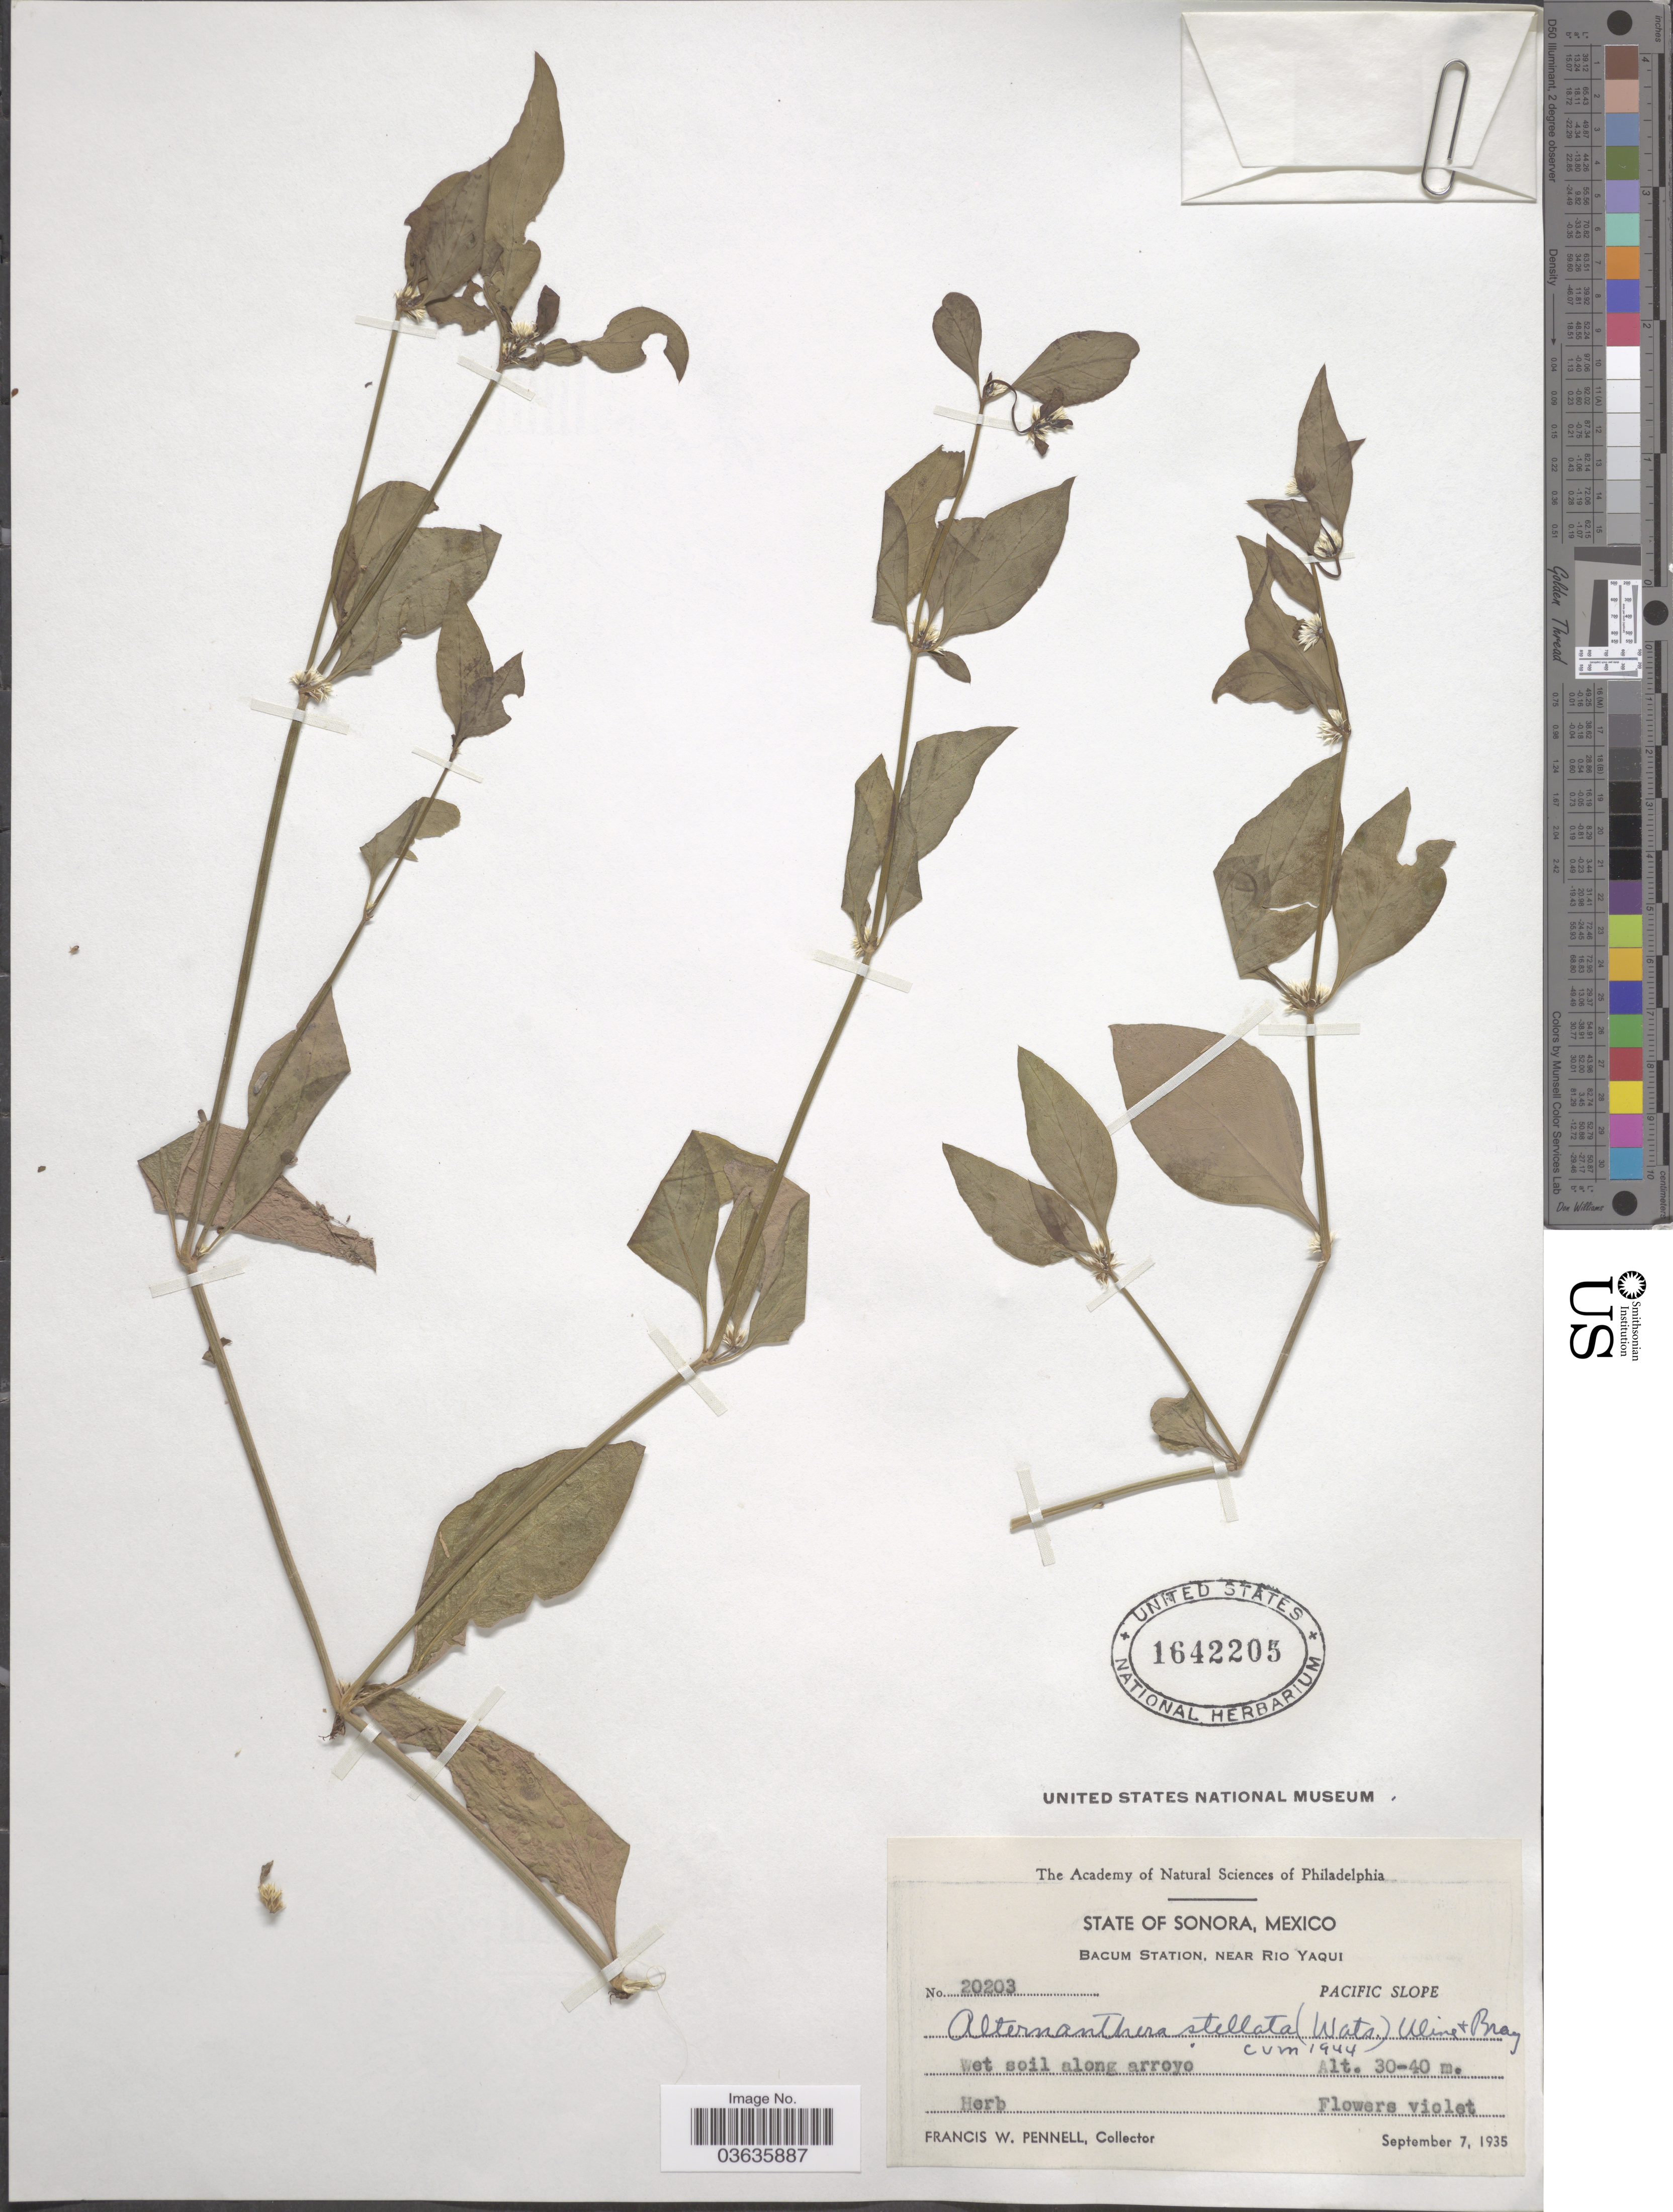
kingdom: Plantae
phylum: Tracheophyta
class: Magnoliopsida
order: Caryophyllales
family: Amaranthaceae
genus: Alternanthera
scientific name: Alternanthera stellata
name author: (S. Watson) Uline & W.L. Bray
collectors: F. W. Pennell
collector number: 20203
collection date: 1935-09-07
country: Mexico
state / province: Sonora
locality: Bacum Station, near Rio Yaqui. Pacific Slope.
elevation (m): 30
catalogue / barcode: US 1642205